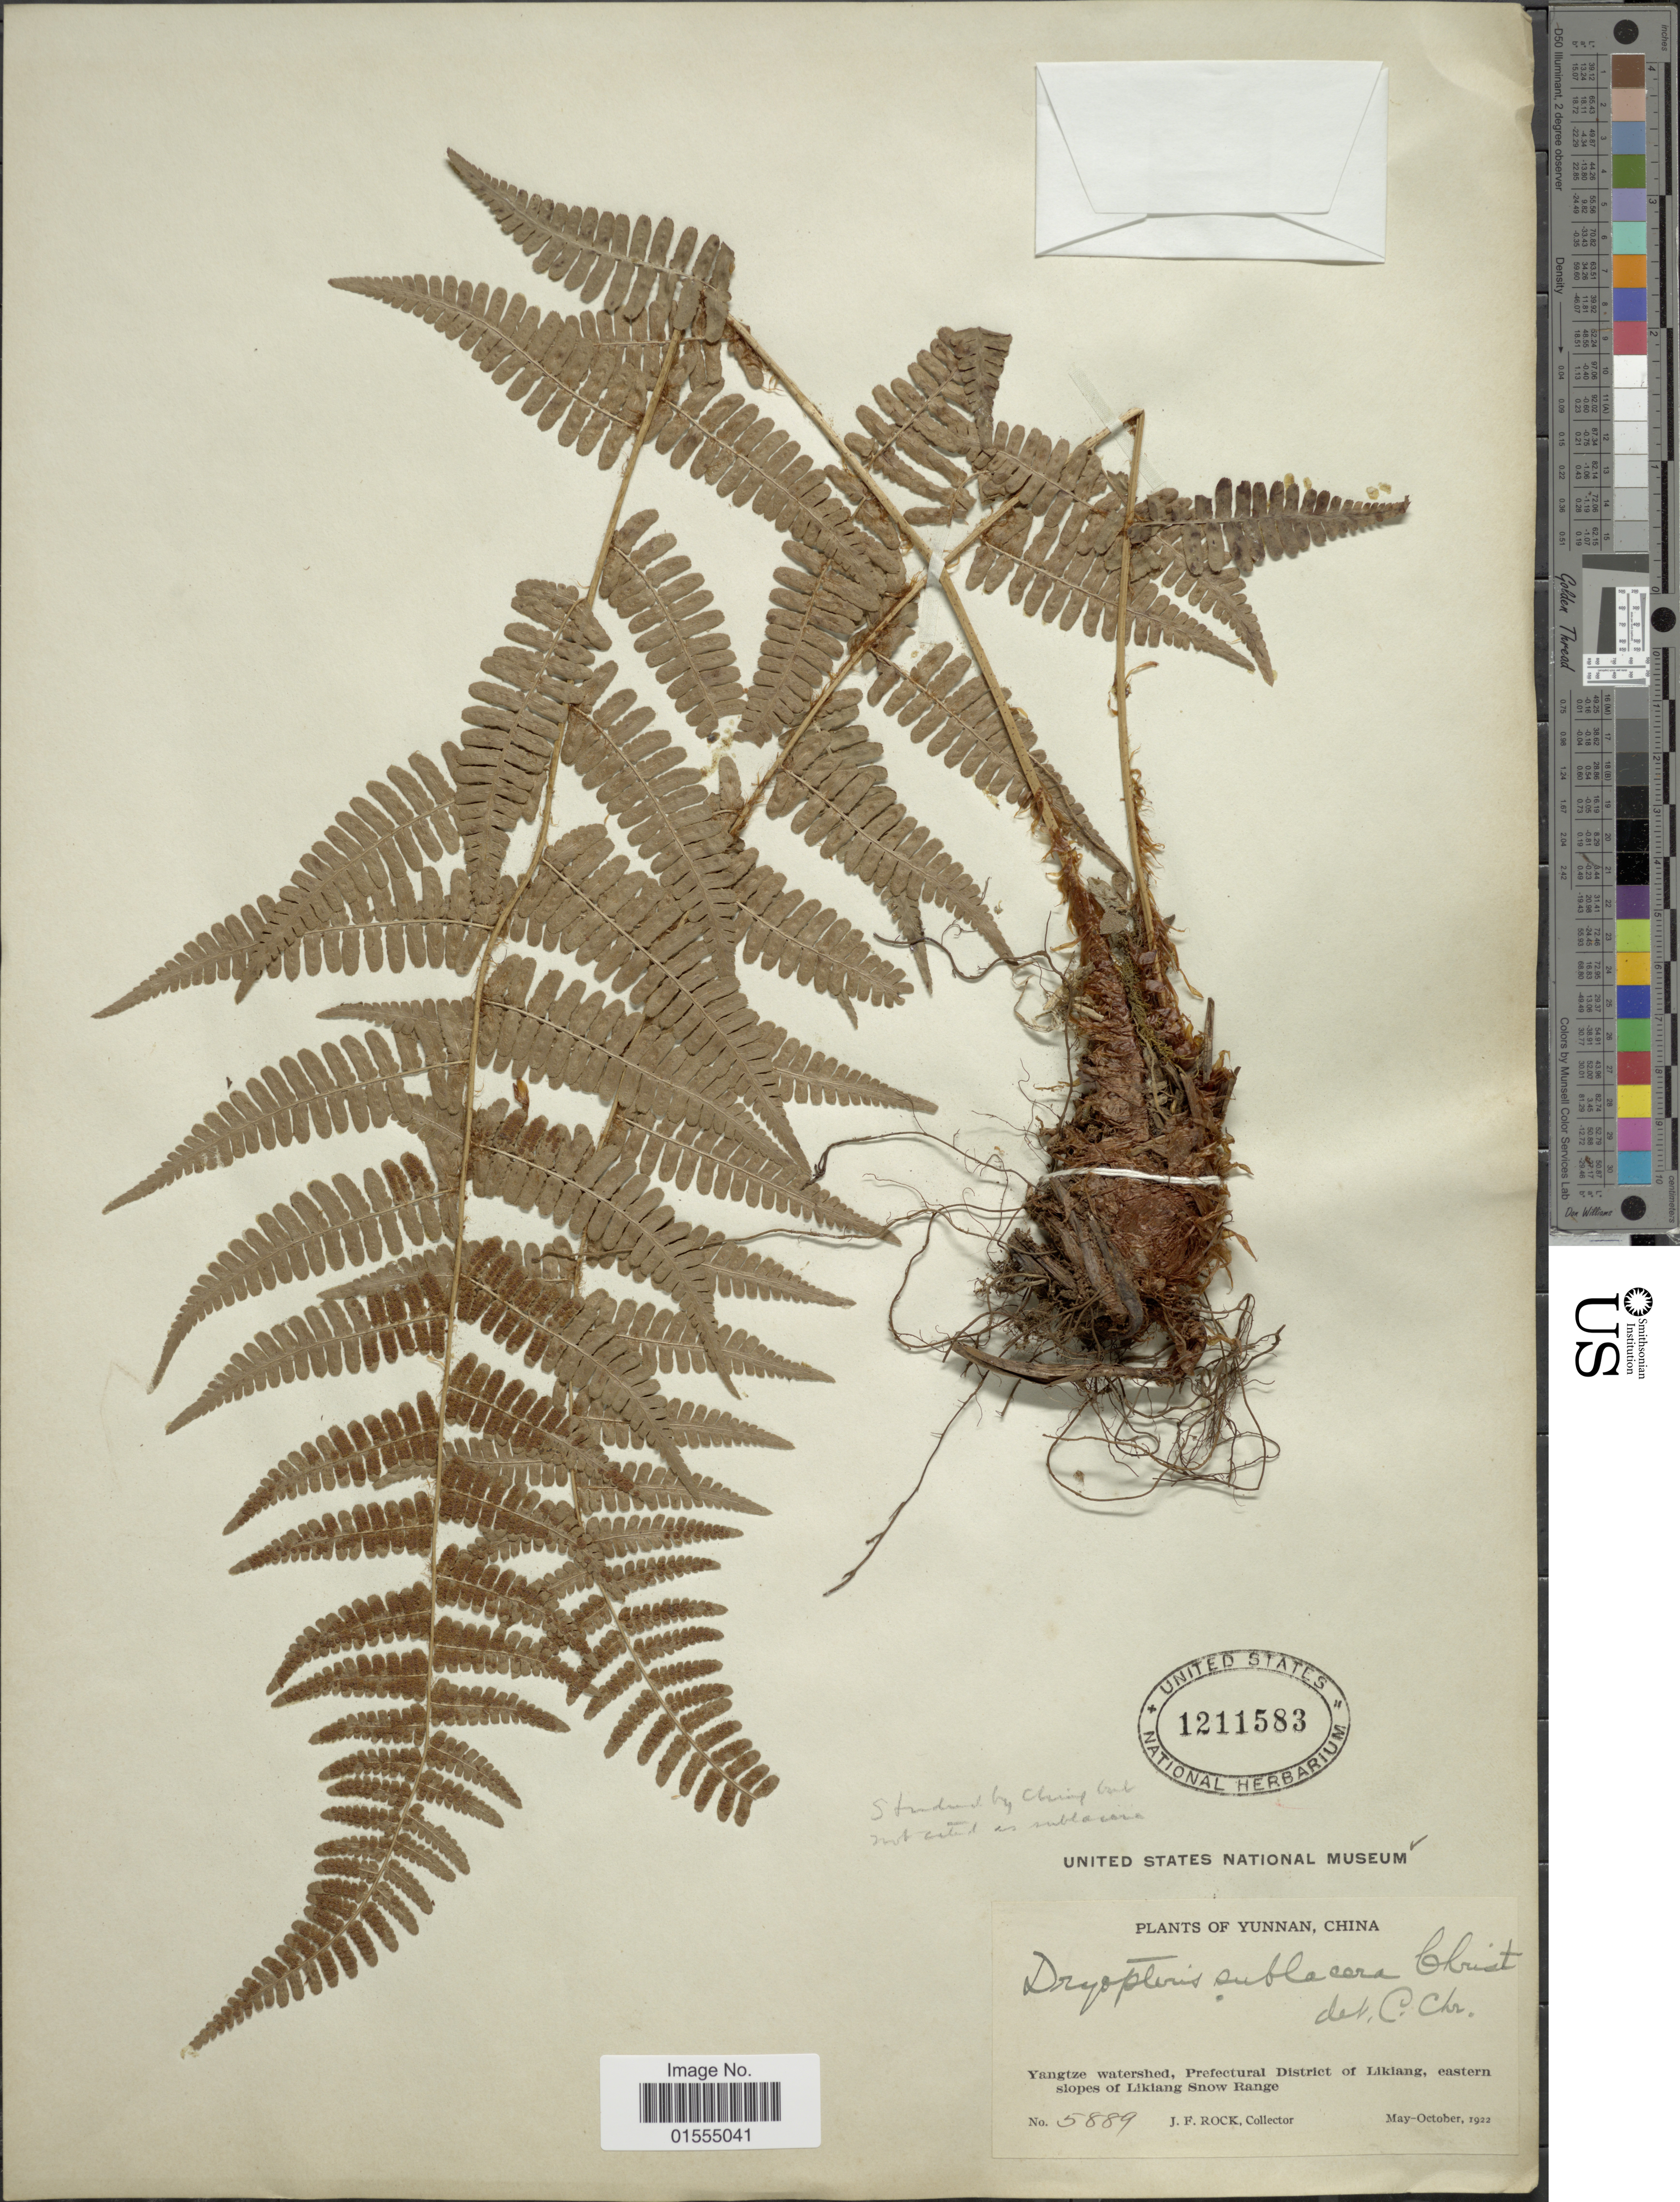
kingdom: Plantae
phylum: Tracheophyta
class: Polypodiopsida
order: Polypodiales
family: Dryopteridaceae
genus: Dryopteris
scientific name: Dryopteris sublacera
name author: Christ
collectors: J. Rock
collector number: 5889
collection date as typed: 1922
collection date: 1922-05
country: China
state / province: Yunnan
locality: Yunnan, China, Yangtze watershed, Prefectural District of Likiang, eastern slopes of Likiang Snow Range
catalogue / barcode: US 1211583